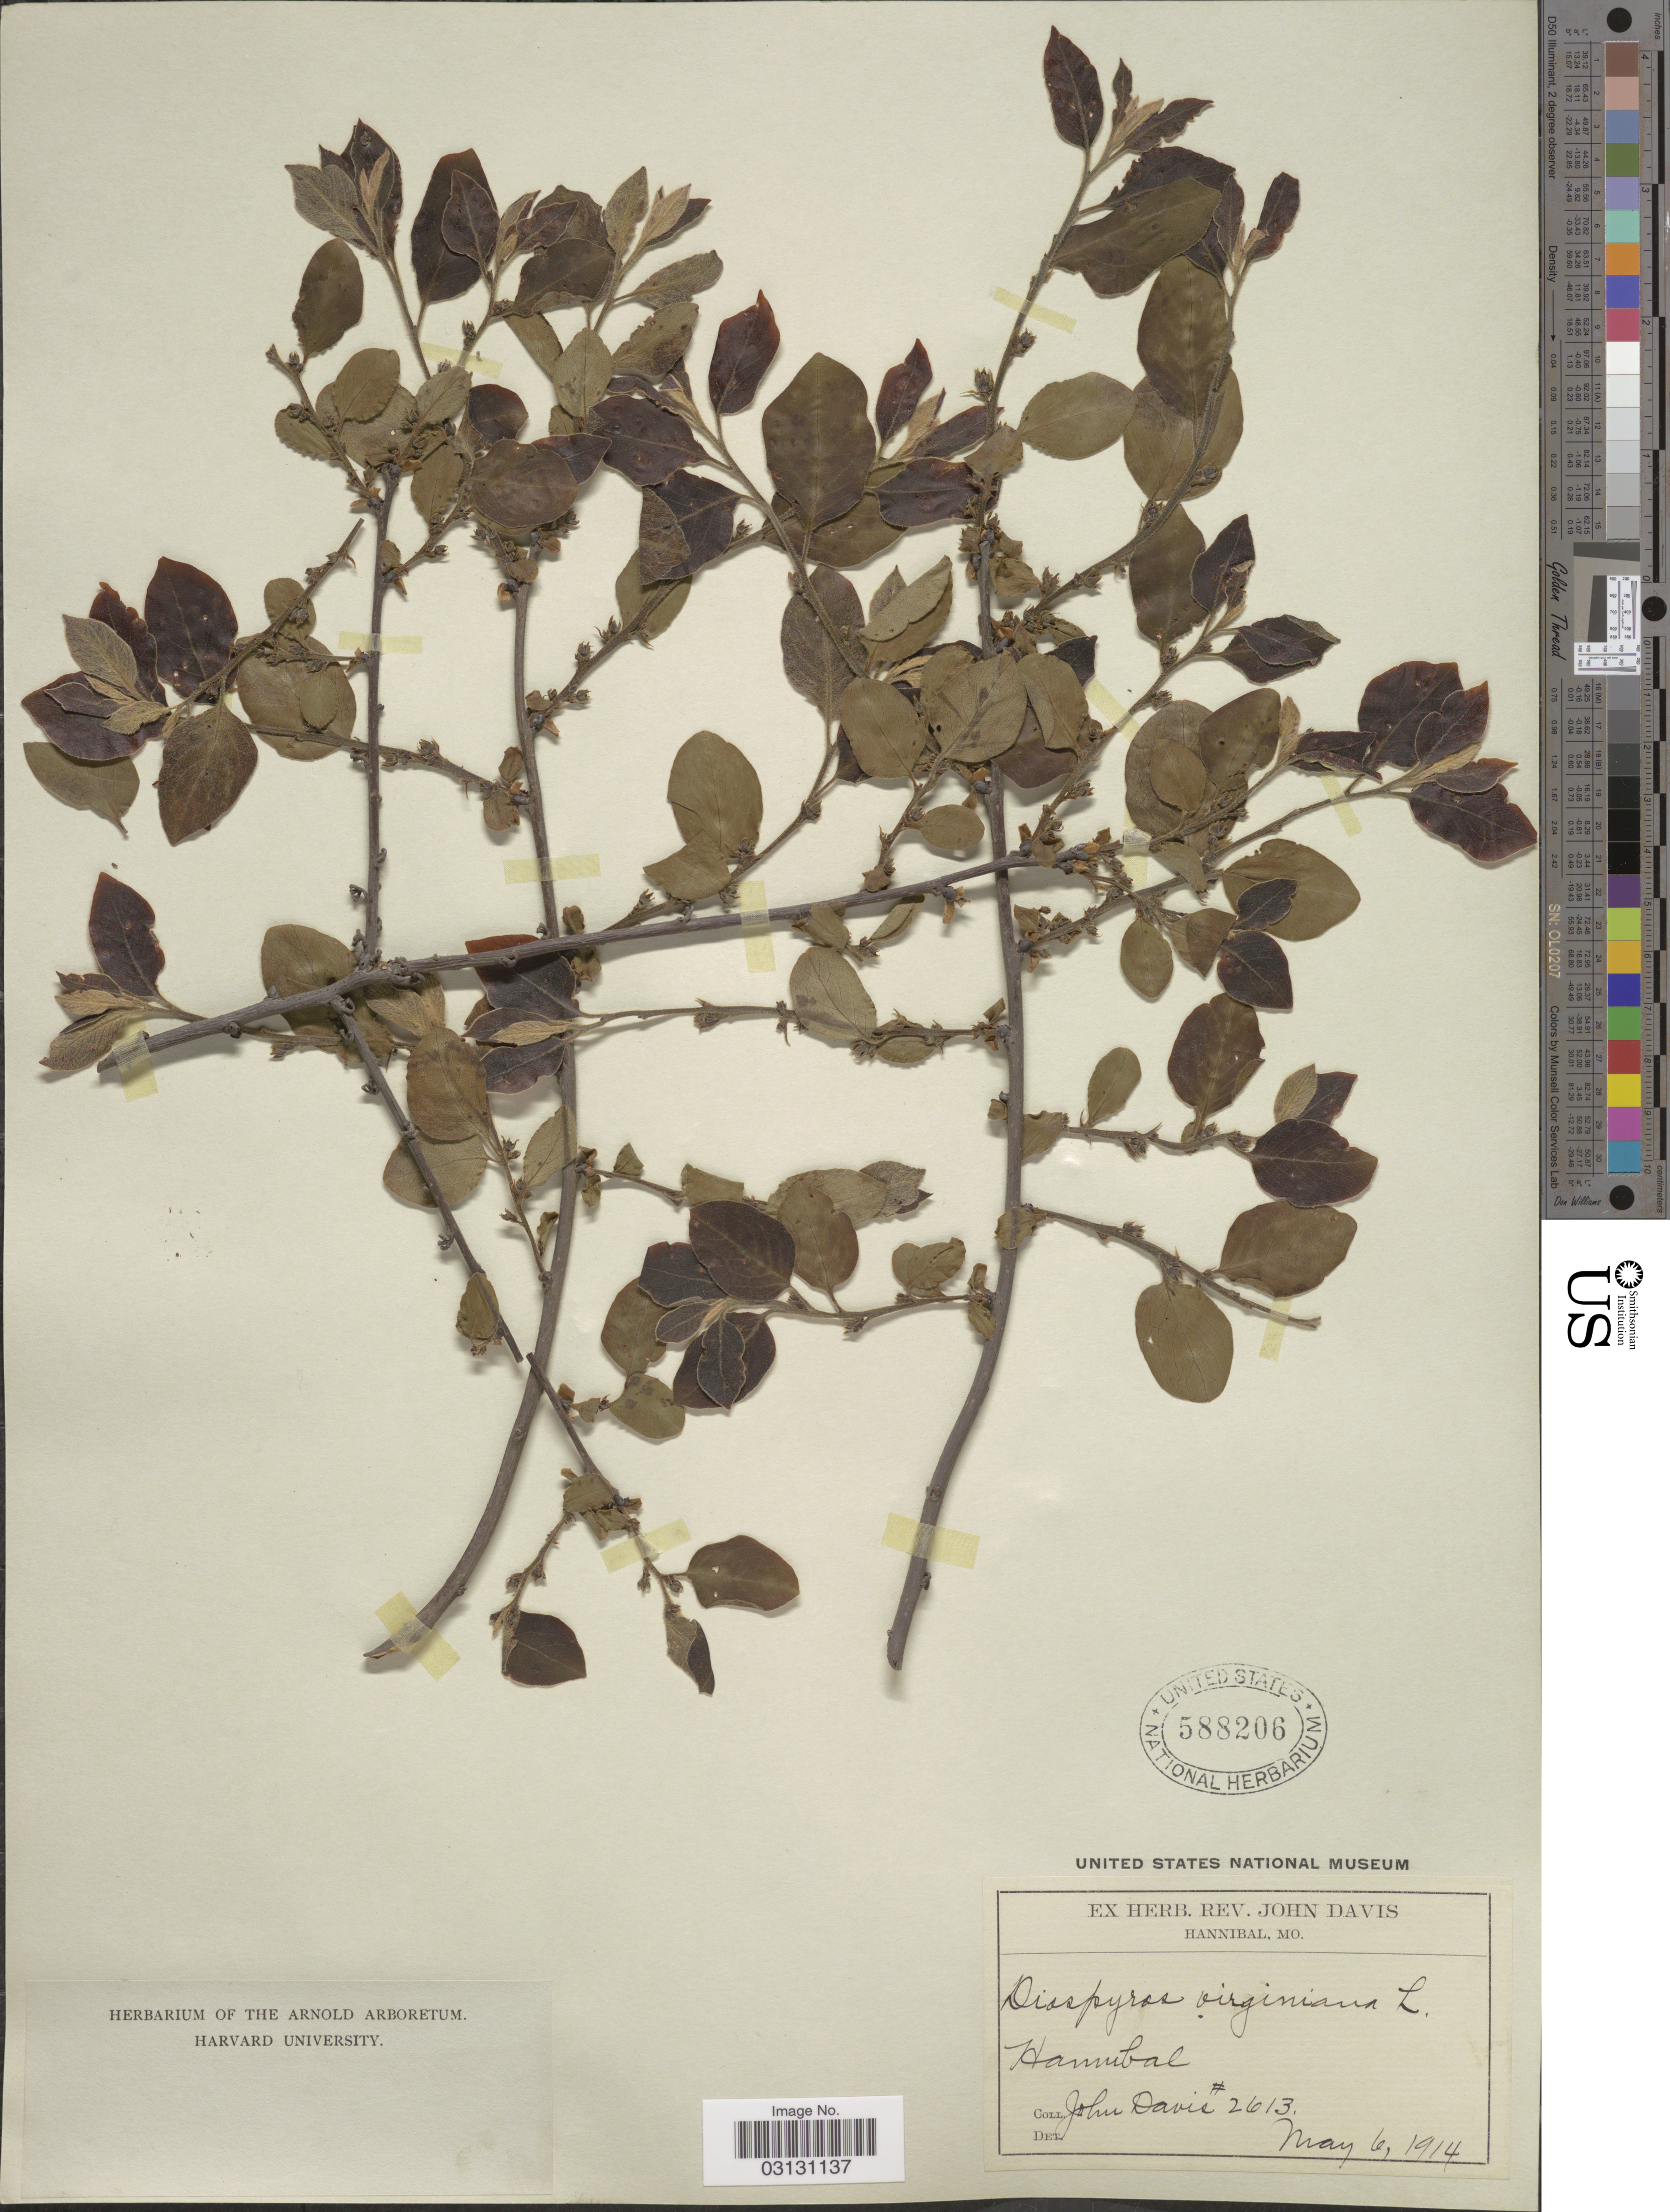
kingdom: Plantae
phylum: Tracheophyta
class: Magnoliopsida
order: Ericales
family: Ebenaceae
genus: Diospyros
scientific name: Diospyros virginiana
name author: L.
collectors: J. Davis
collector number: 2613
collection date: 1914-05-06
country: United States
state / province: Missouri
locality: Hannibal.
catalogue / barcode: US 588206